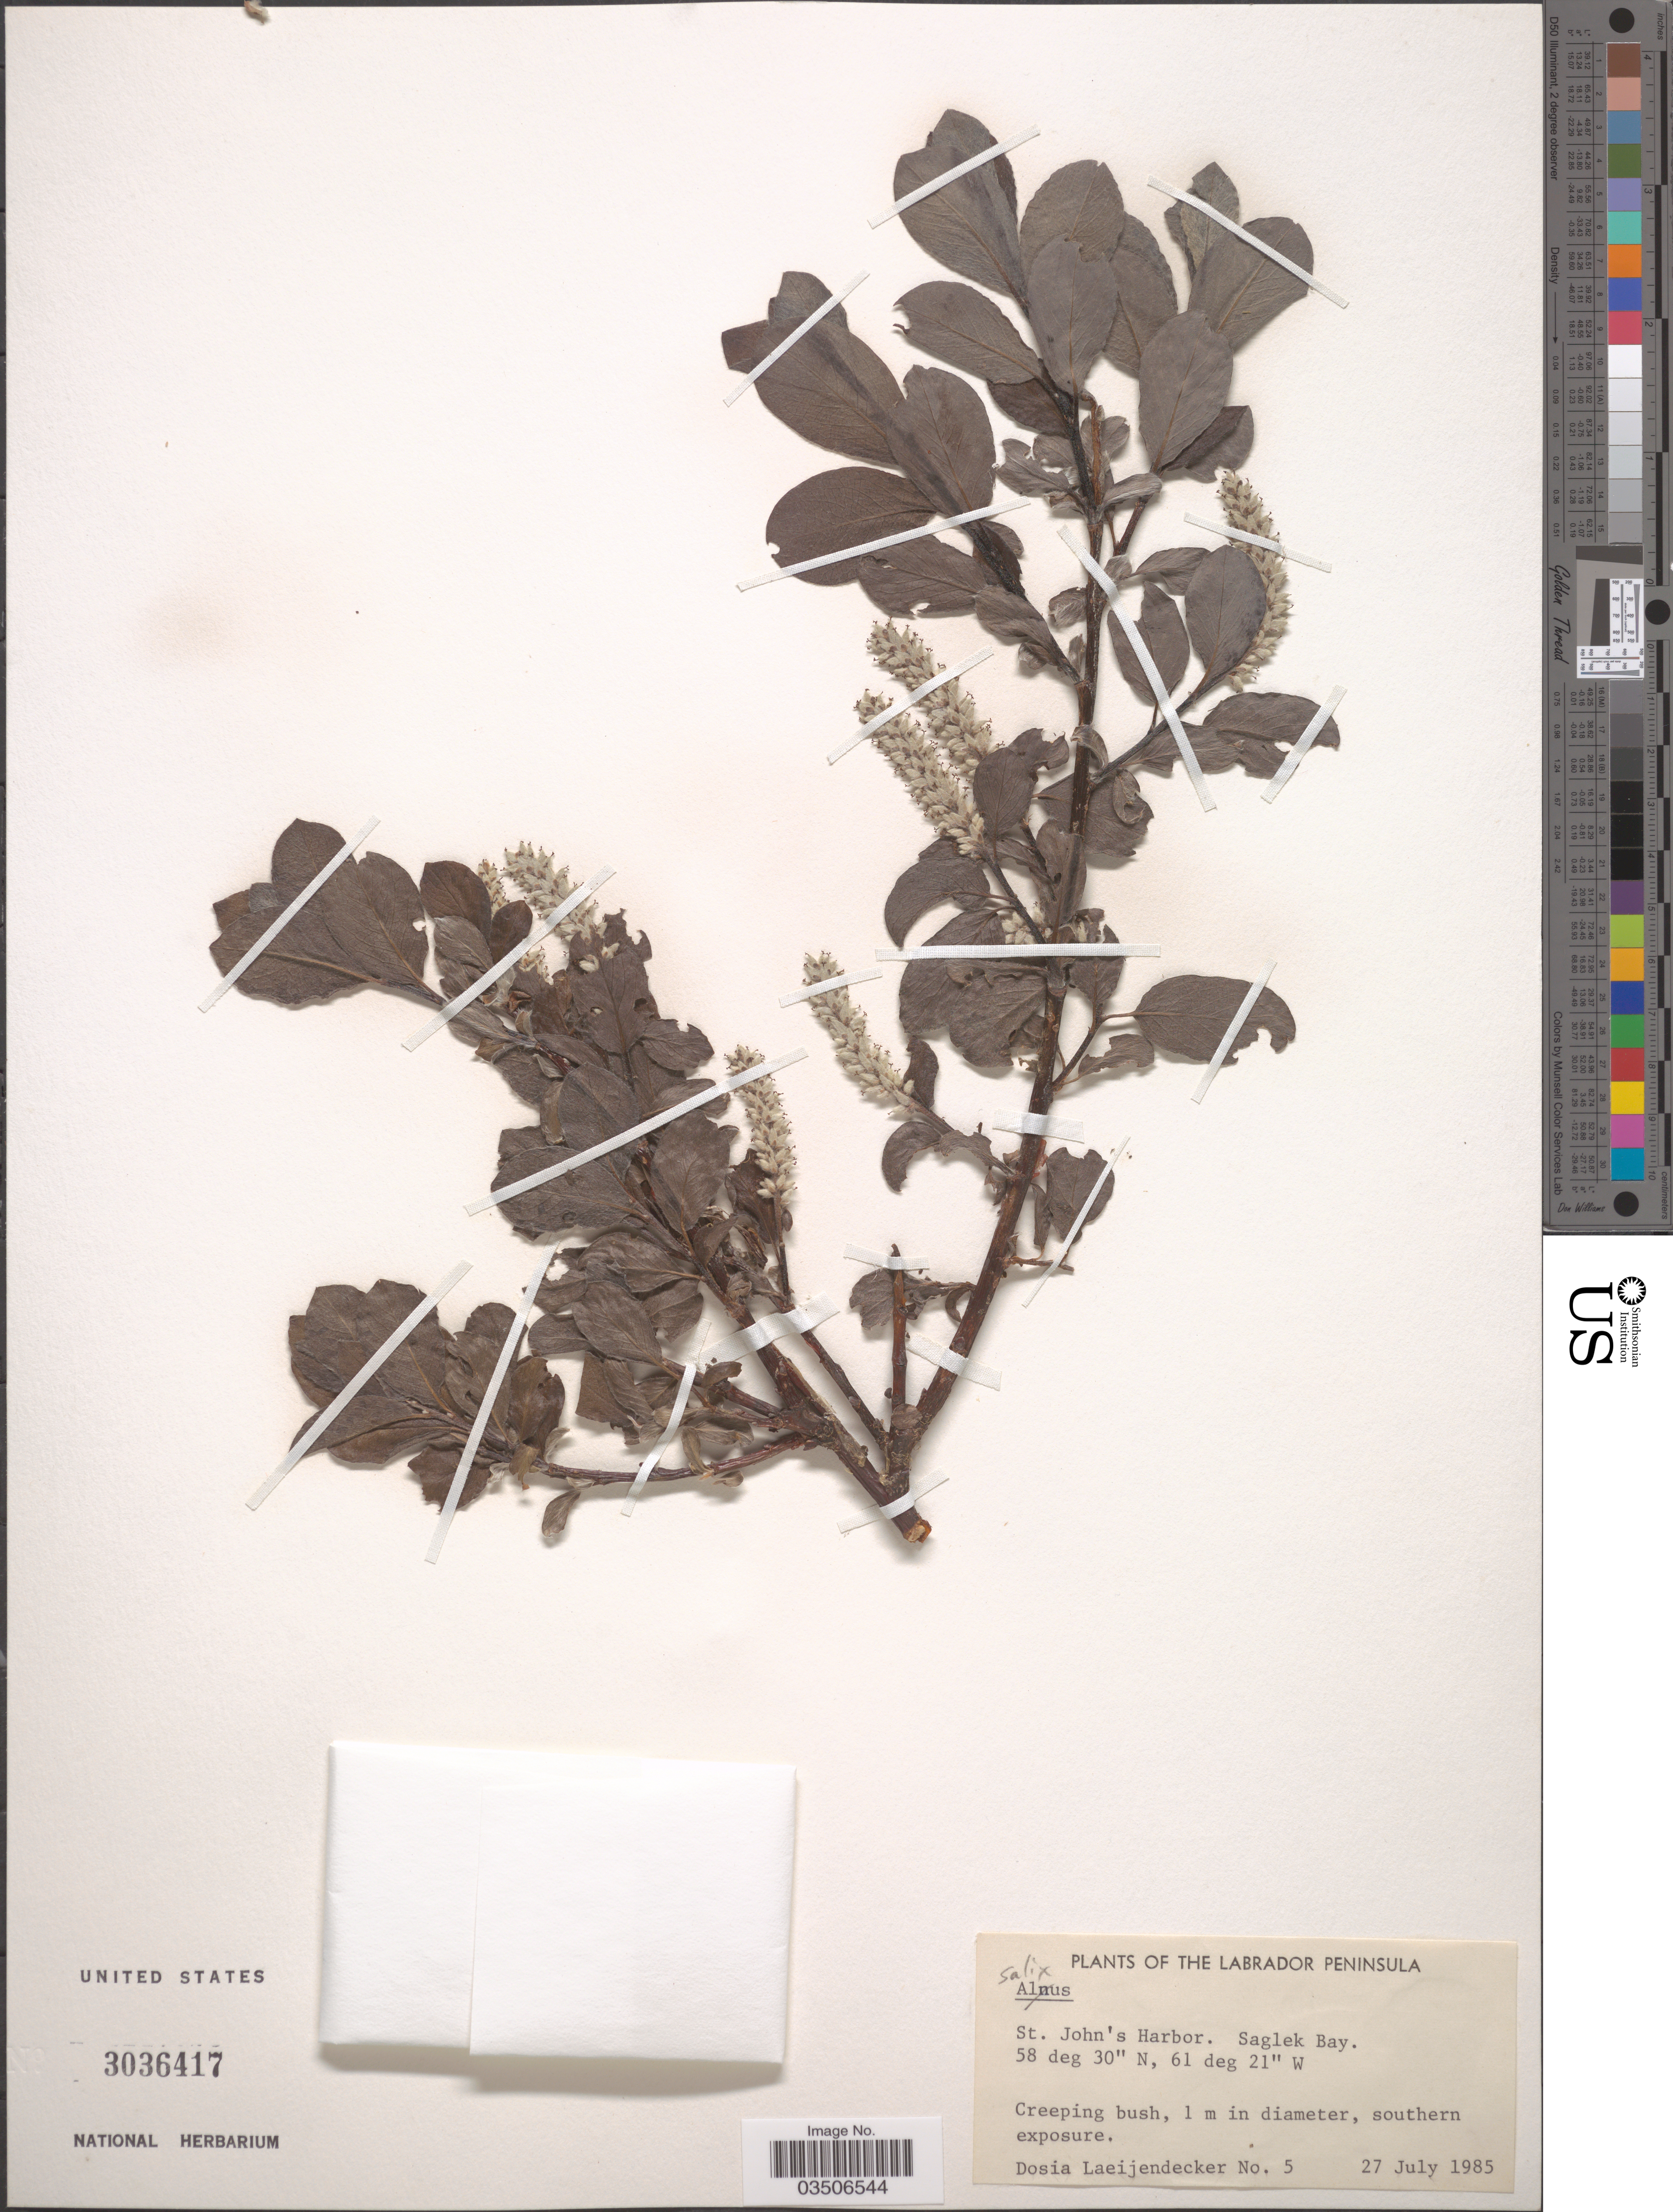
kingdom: Plantae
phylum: Tracheophyta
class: Magnoliopsida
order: Malpighiales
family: Salicaceae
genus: Salix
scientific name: Salix cordata x S. sericea Marshall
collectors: D. Laeijendecker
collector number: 5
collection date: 1985-07-27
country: Canada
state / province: Newfoundland and Labrador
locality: Labrador Peninsula. St. John's Harbor. Saglek Bay.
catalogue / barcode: US 3036417